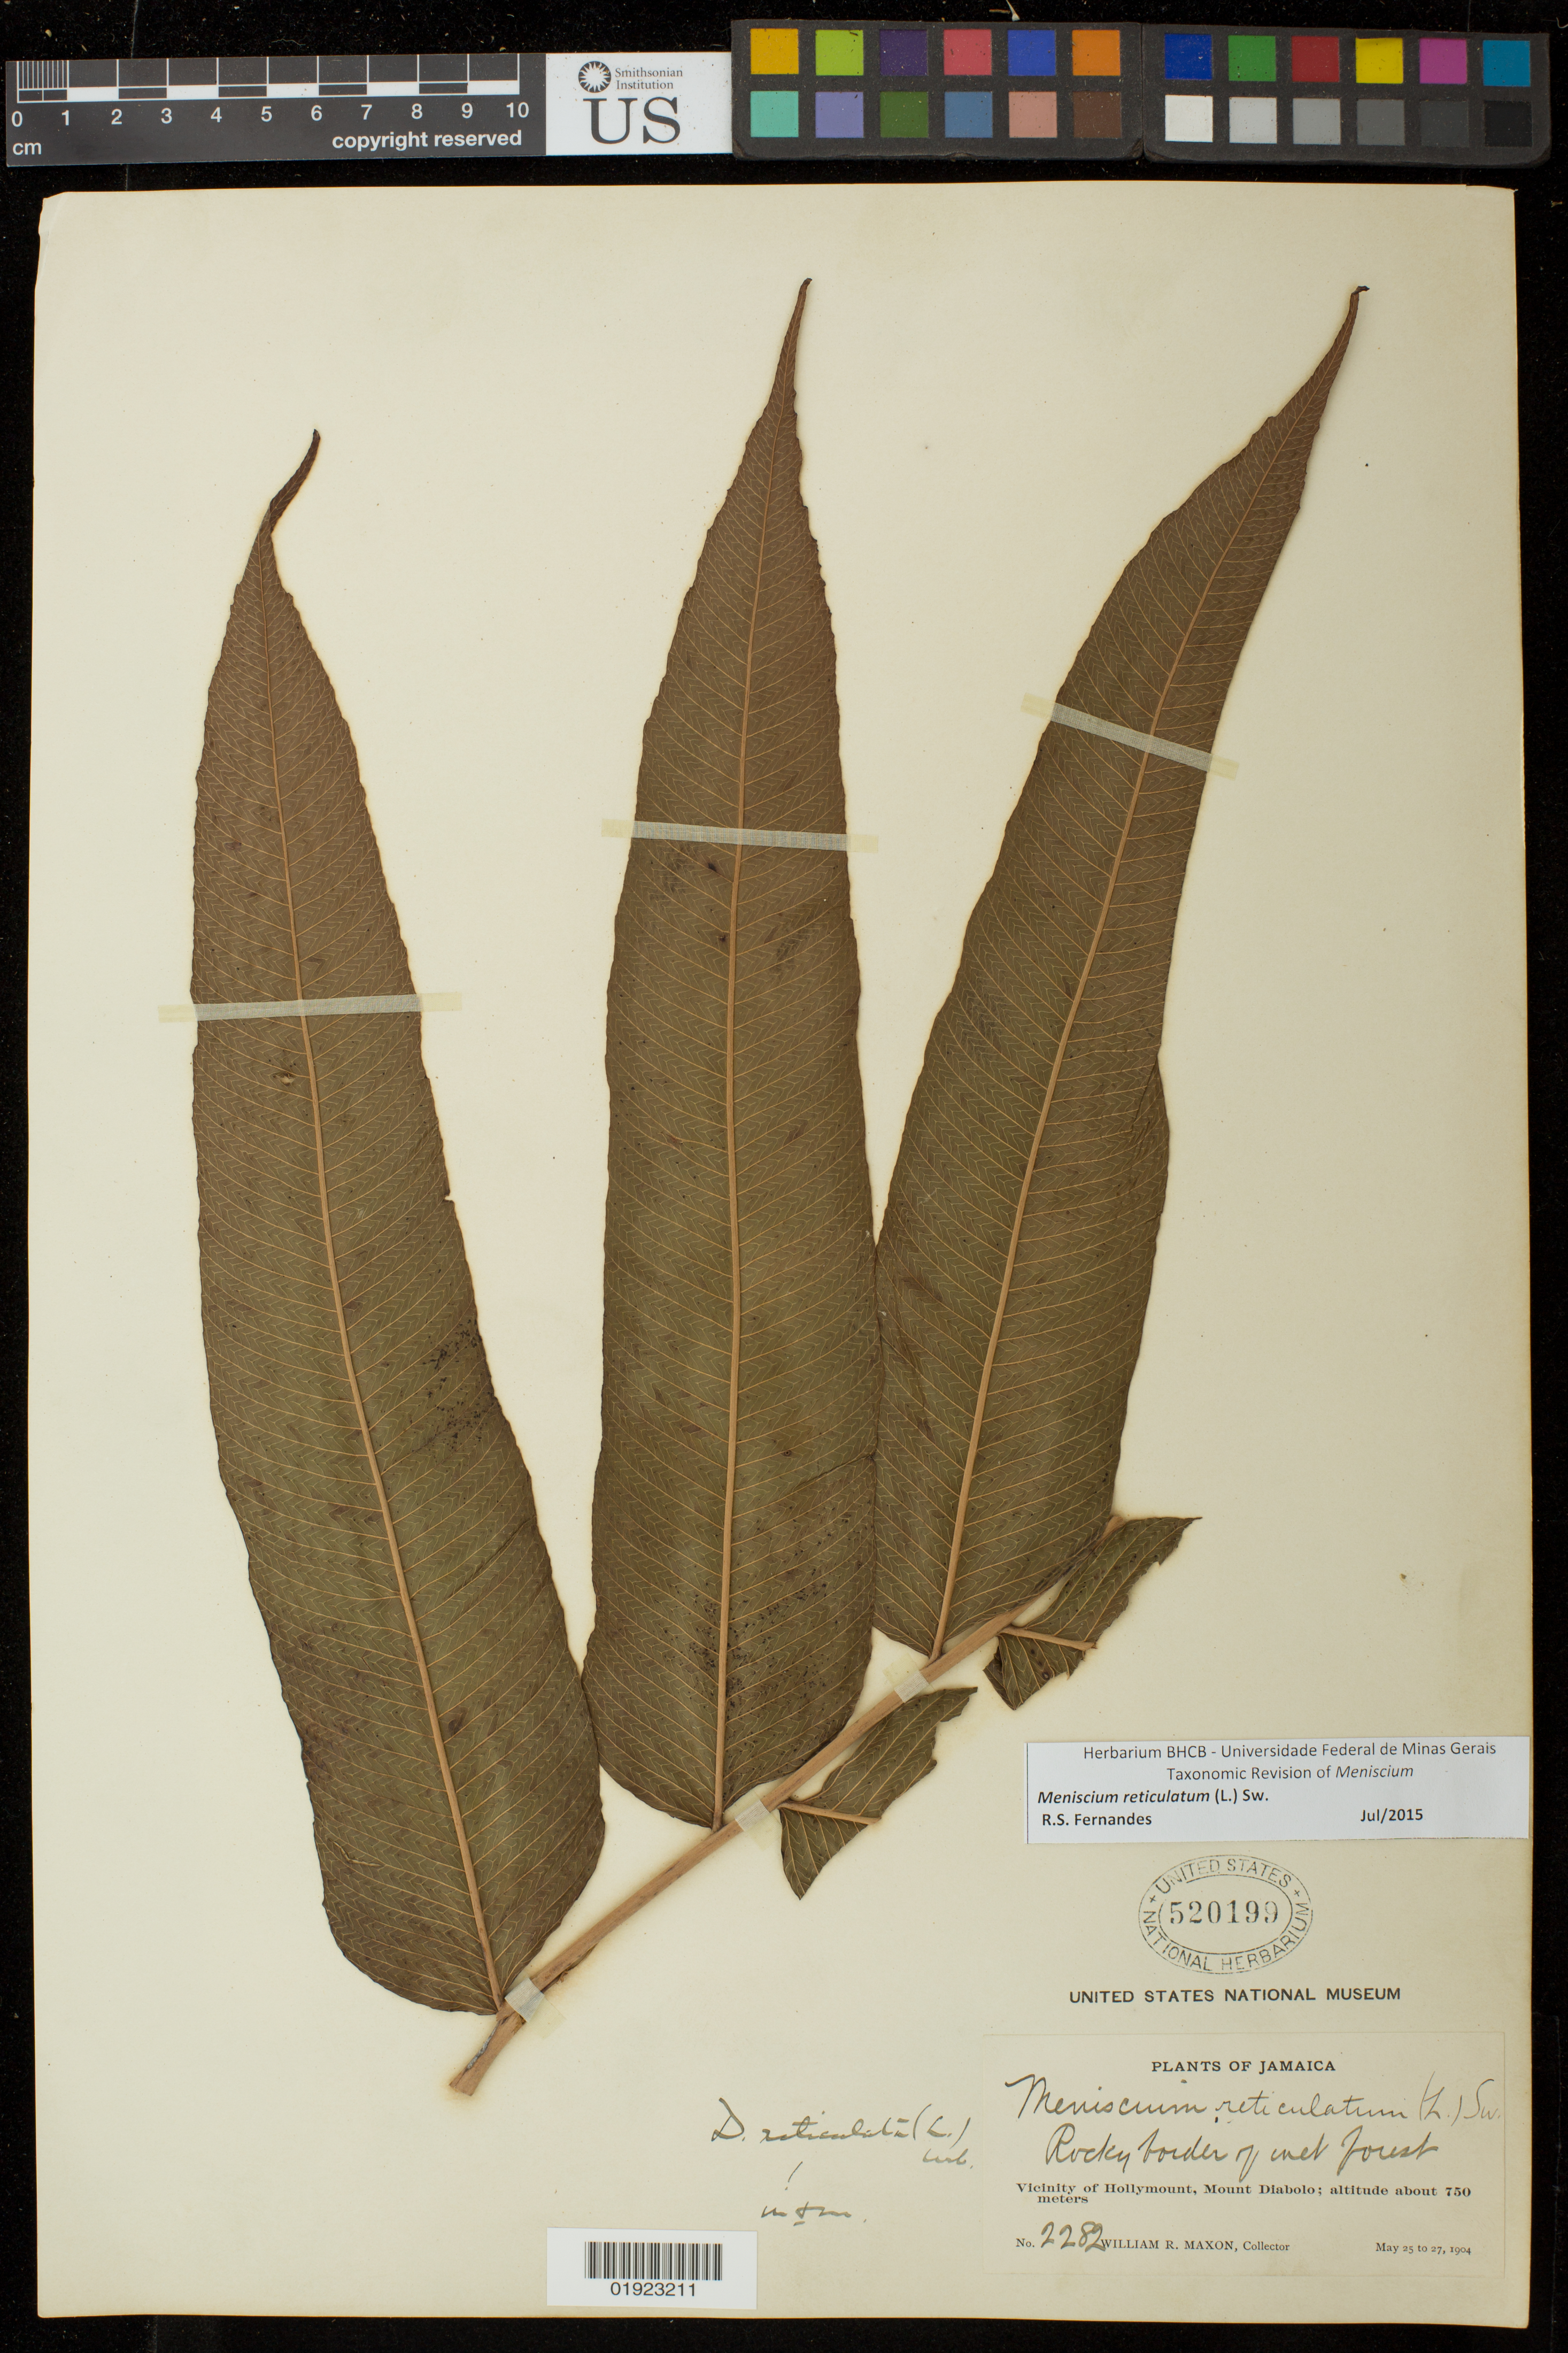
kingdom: Plantae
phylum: Tracheophyta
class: Polypodiopsida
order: Polypodiales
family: Thelypteridaceae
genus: Meniscium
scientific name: Meniscium reticulatum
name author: (L.) Sw.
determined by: Fernandes, R. S.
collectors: W. R. Maxon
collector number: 2282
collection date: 1904-05-25/1904-05-27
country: Jamaica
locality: Hollymount, Mount Diablo.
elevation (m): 750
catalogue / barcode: US 520199